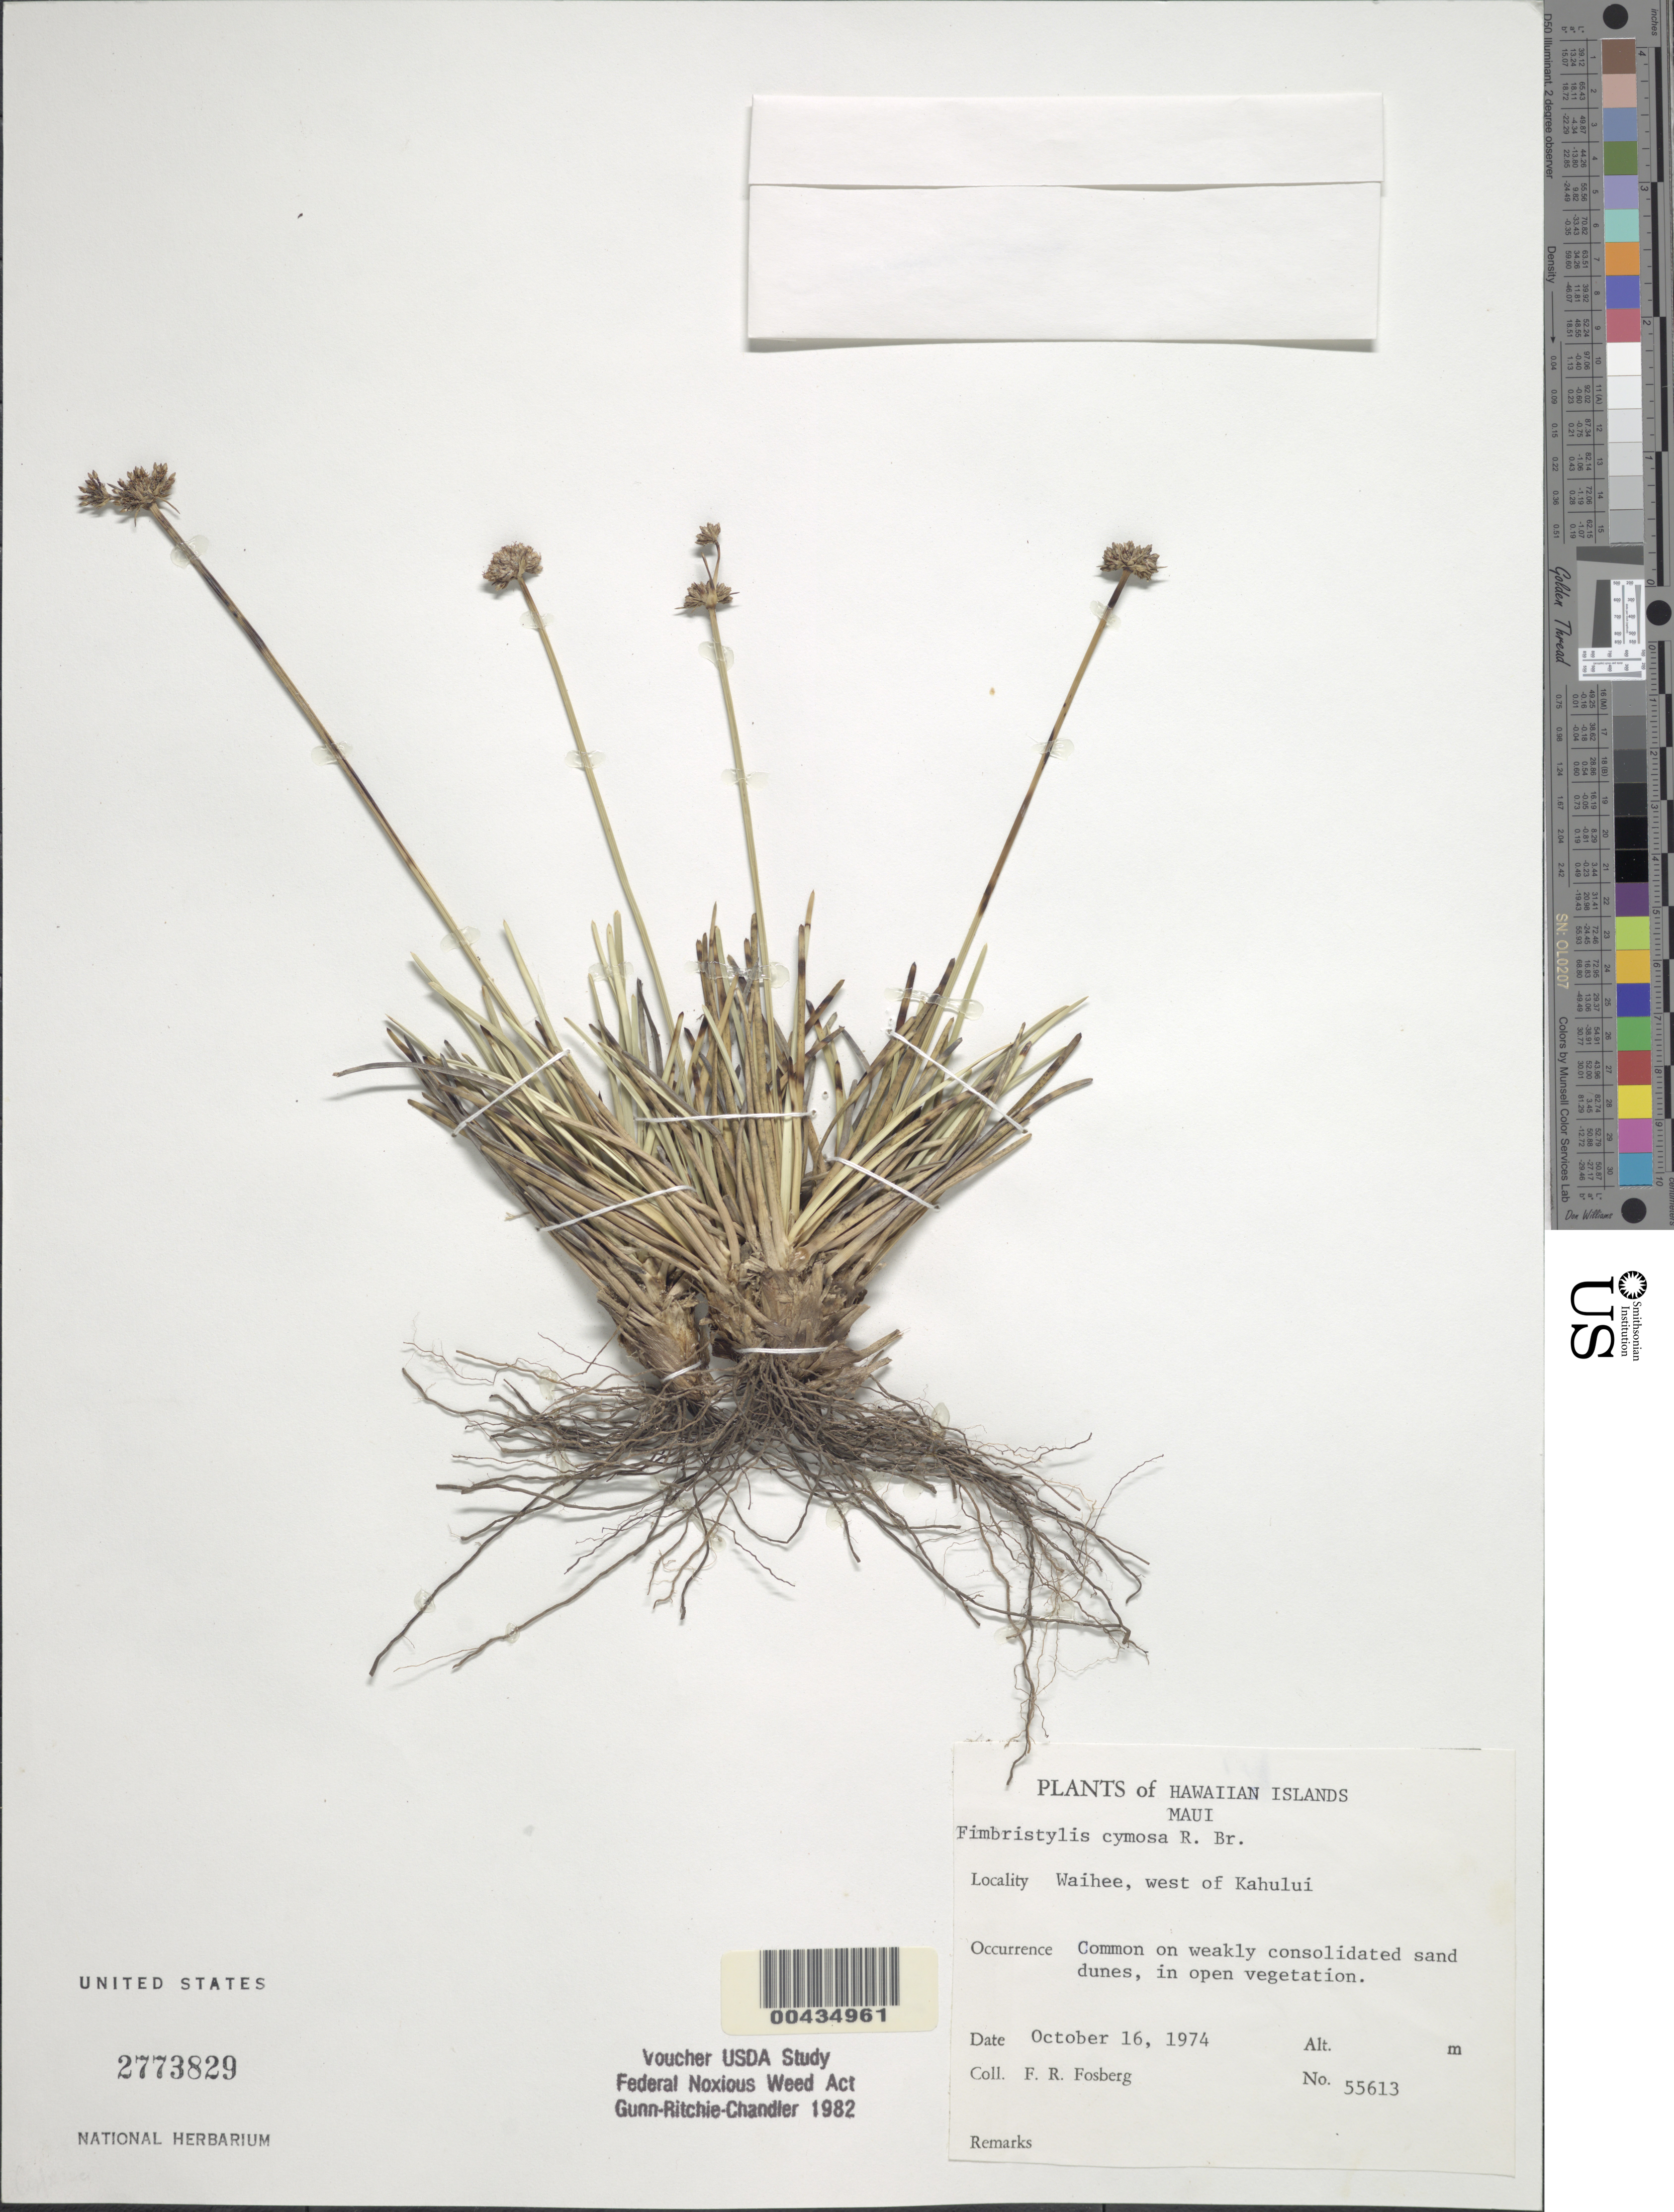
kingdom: Plantae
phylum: Tracheophyta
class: Liliopsida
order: Poales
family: Cyperaceae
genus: Fimbristylis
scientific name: Fimbristylis cymosa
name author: R. Br.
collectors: F. R. Fosberg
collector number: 55613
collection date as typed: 16 Oct 1974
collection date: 1974-10-16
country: United States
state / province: Hawaii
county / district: Maui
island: Maui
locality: Waihee, west of Kahului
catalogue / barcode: US 2773829